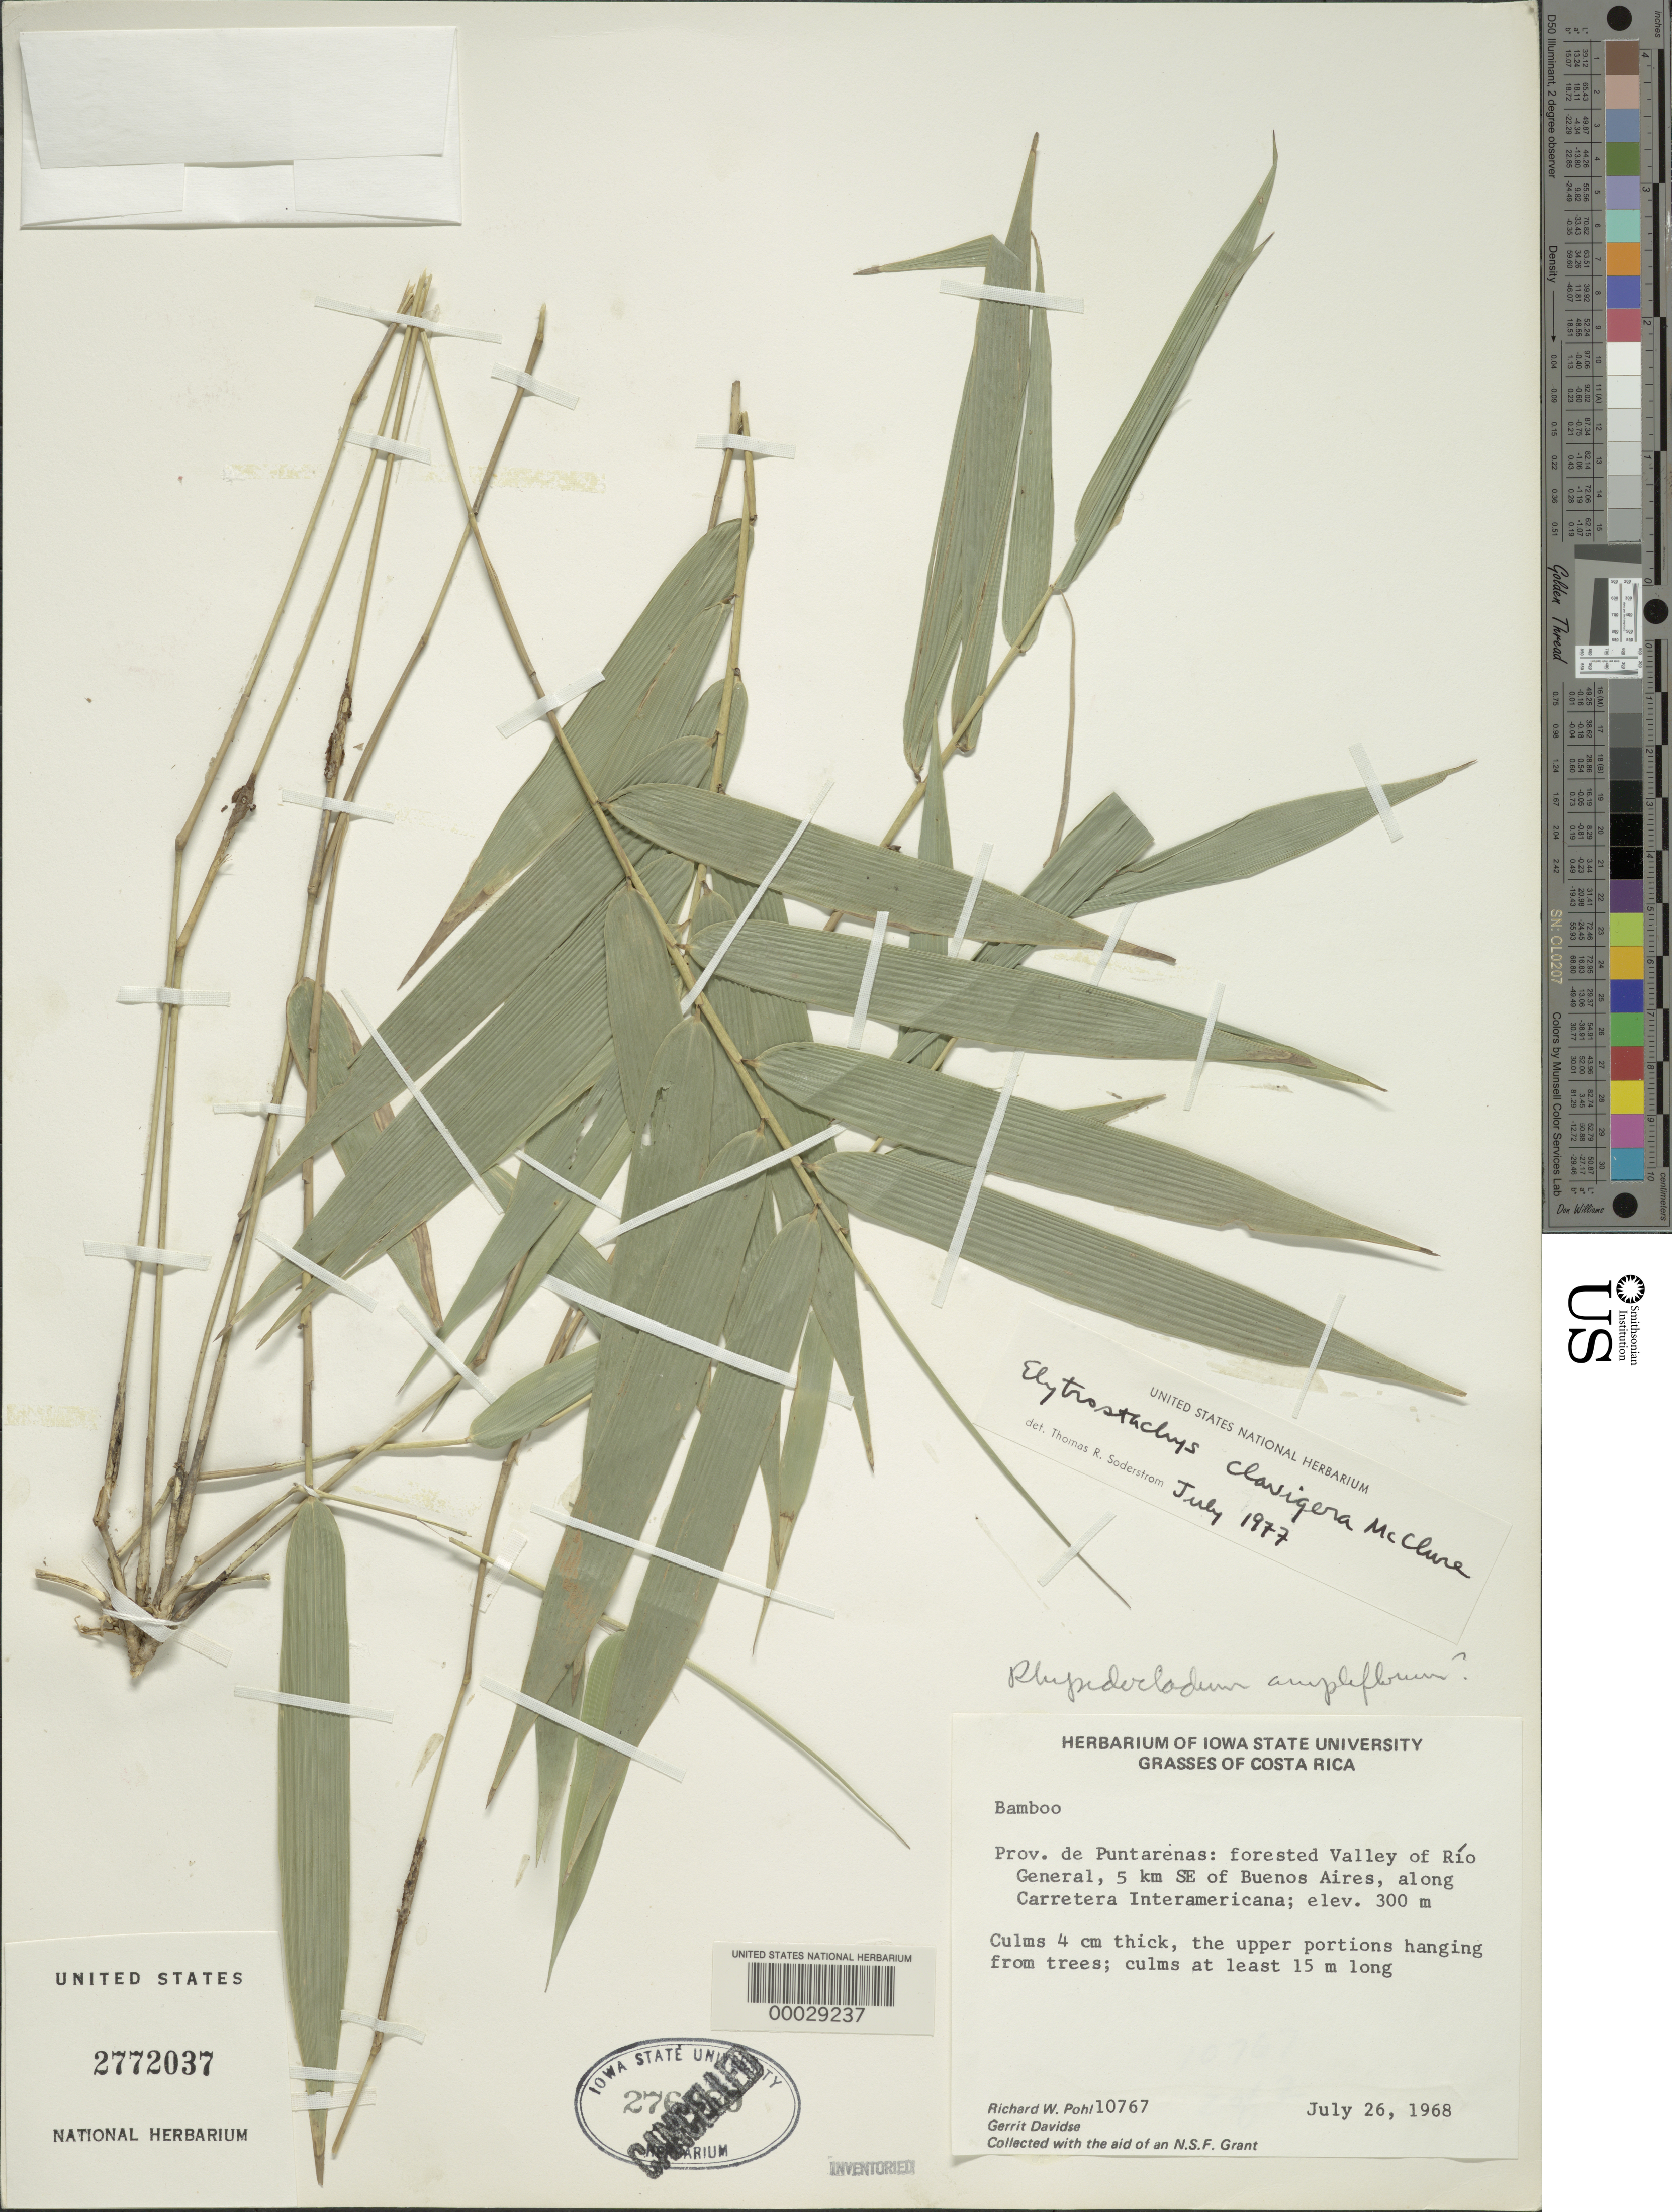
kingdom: Plantae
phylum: Tracheophyta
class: Liliopsida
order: Poales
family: Poaceae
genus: Elytrostachys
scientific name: Elytrostachys clavigera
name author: McClure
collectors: R. W. Pohl & G. Davidse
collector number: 10767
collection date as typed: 26 Jul 1968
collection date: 1968-07-26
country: Costa Rica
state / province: Puntarenas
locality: Valley of rio general, along carretera interamericana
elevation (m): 300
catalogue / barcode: US 2772037